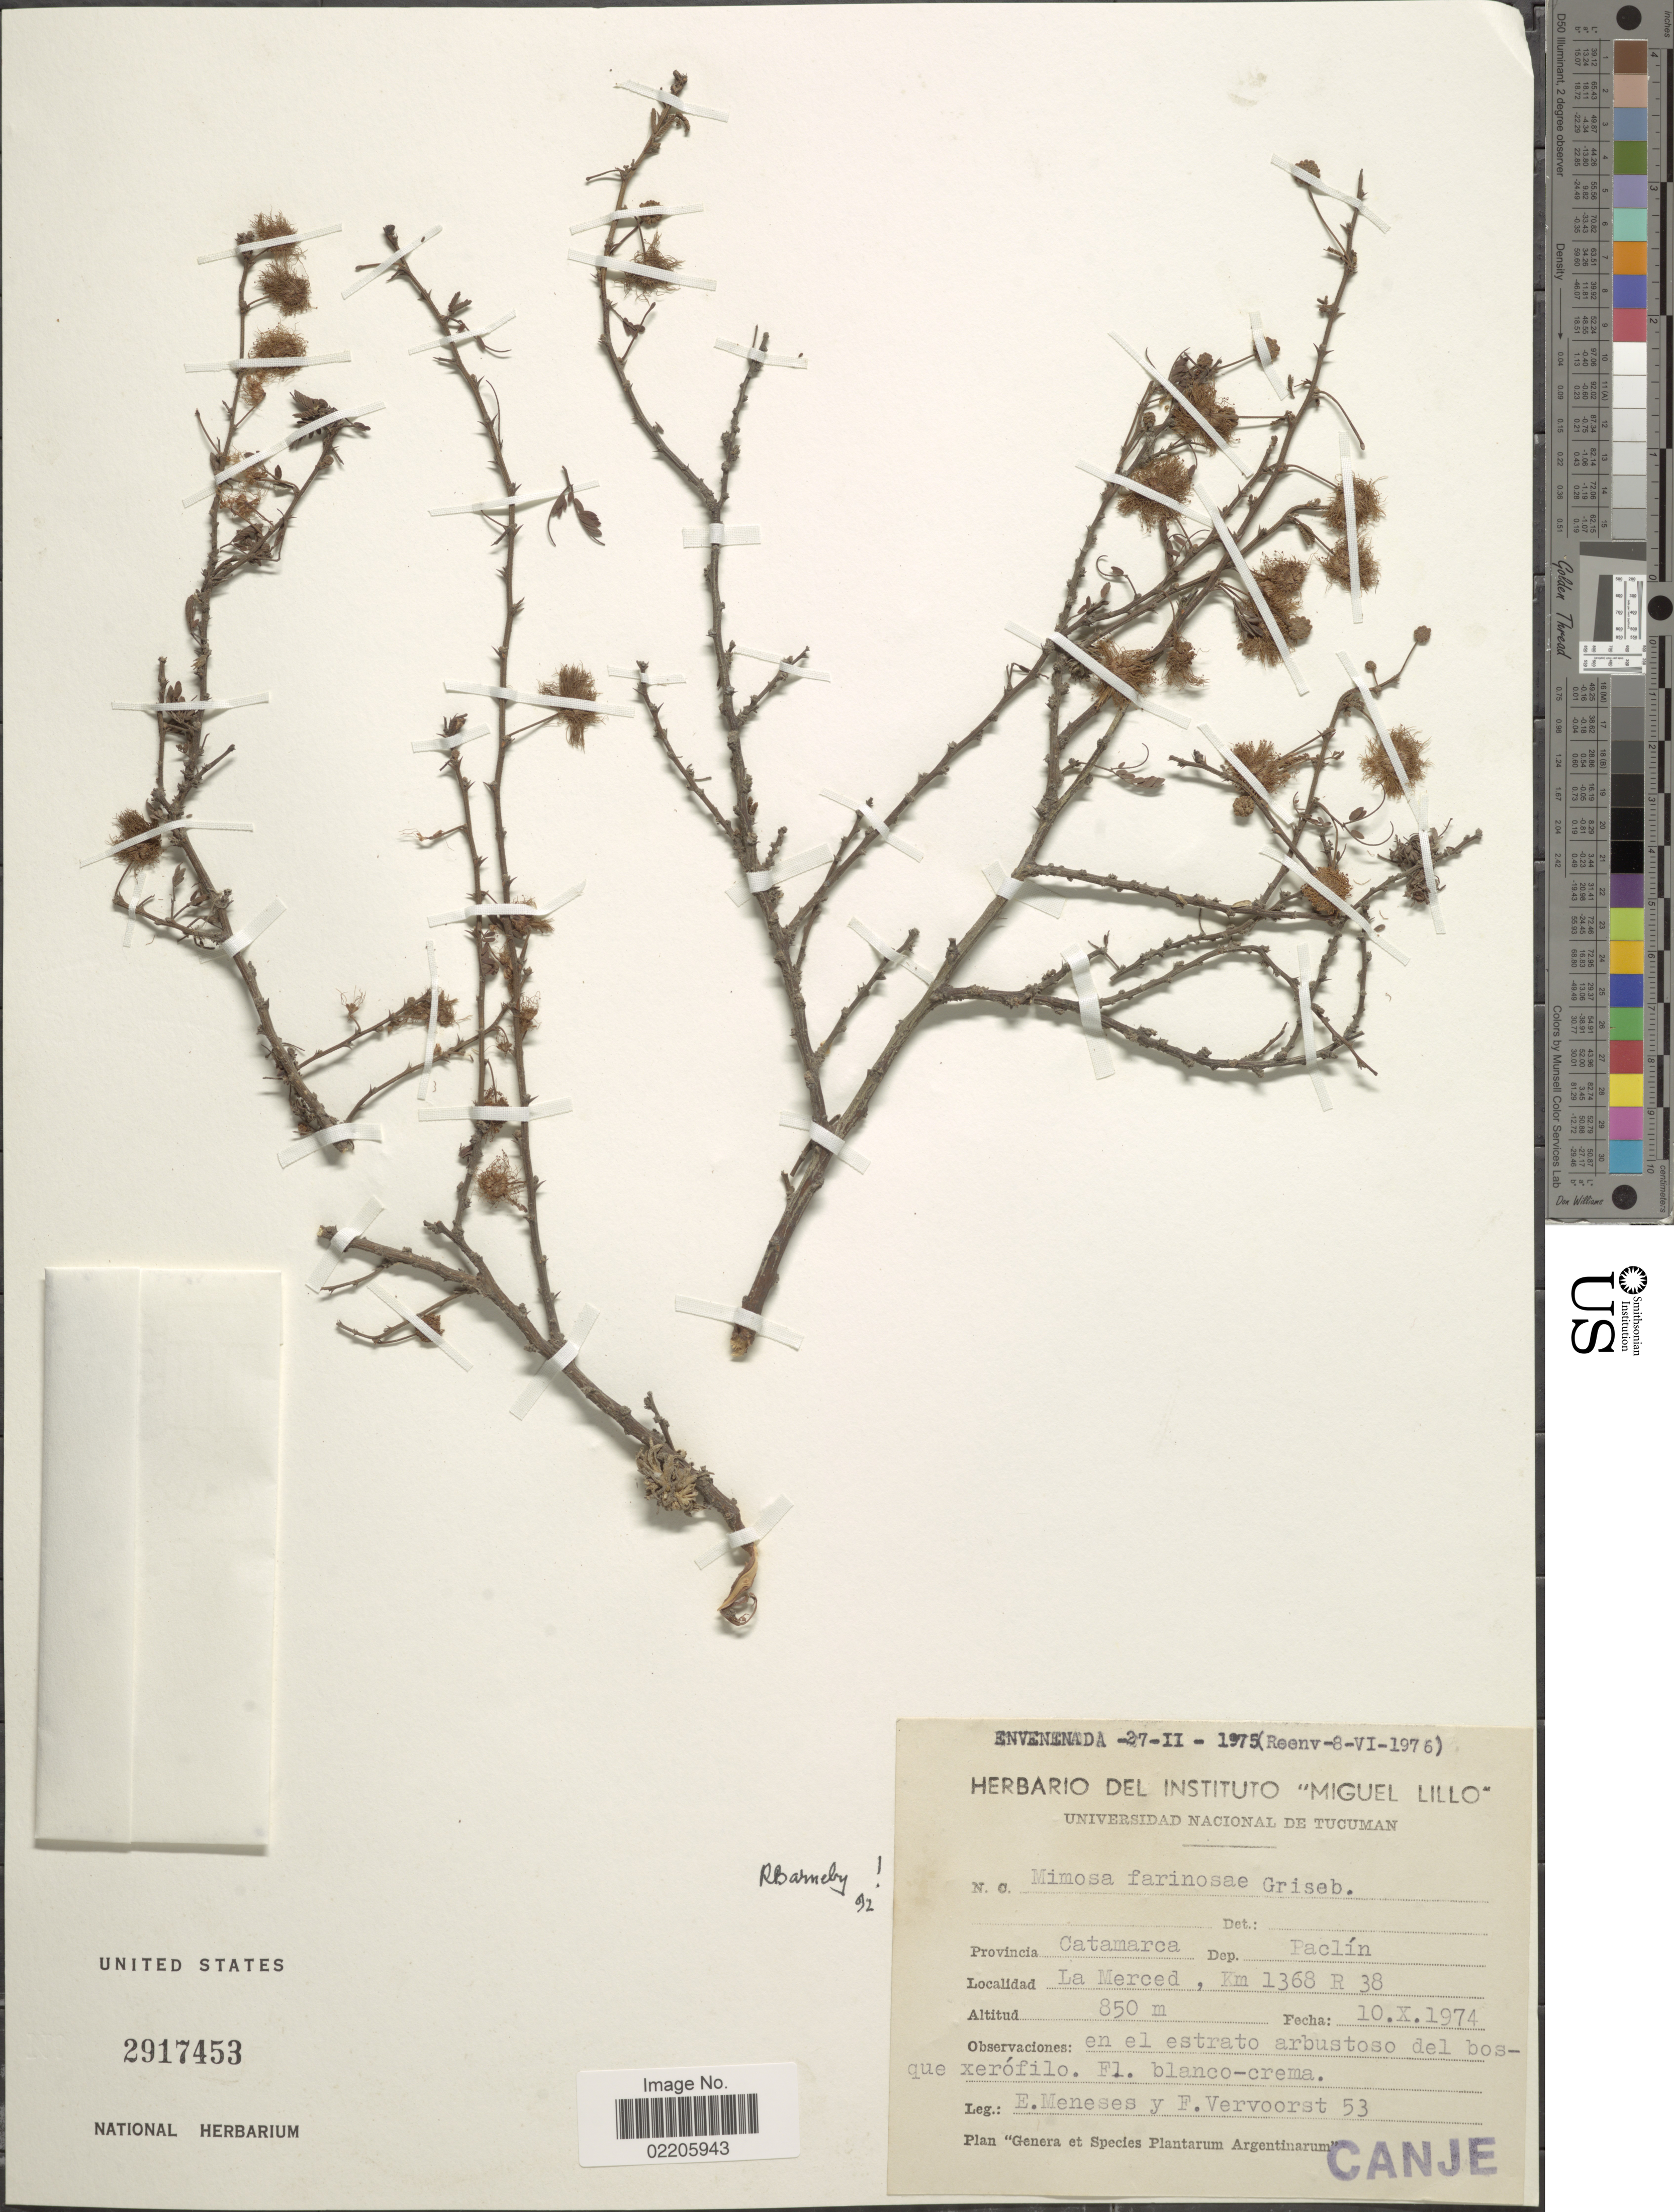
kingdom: Plantae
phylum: Tracheophyta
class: Magnoliopsida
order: Fabales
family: Fabaceae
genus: Mimosa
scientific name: Mimosa farinosa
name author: Griseb.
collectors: E. Meneses & F. Vervoorst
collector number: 53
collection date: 1974-10-10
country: Argentina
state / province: Catamarca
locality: Dep. Paclin. La Merced, Km 1368 R 38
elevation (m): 850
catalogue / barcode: US 2917453